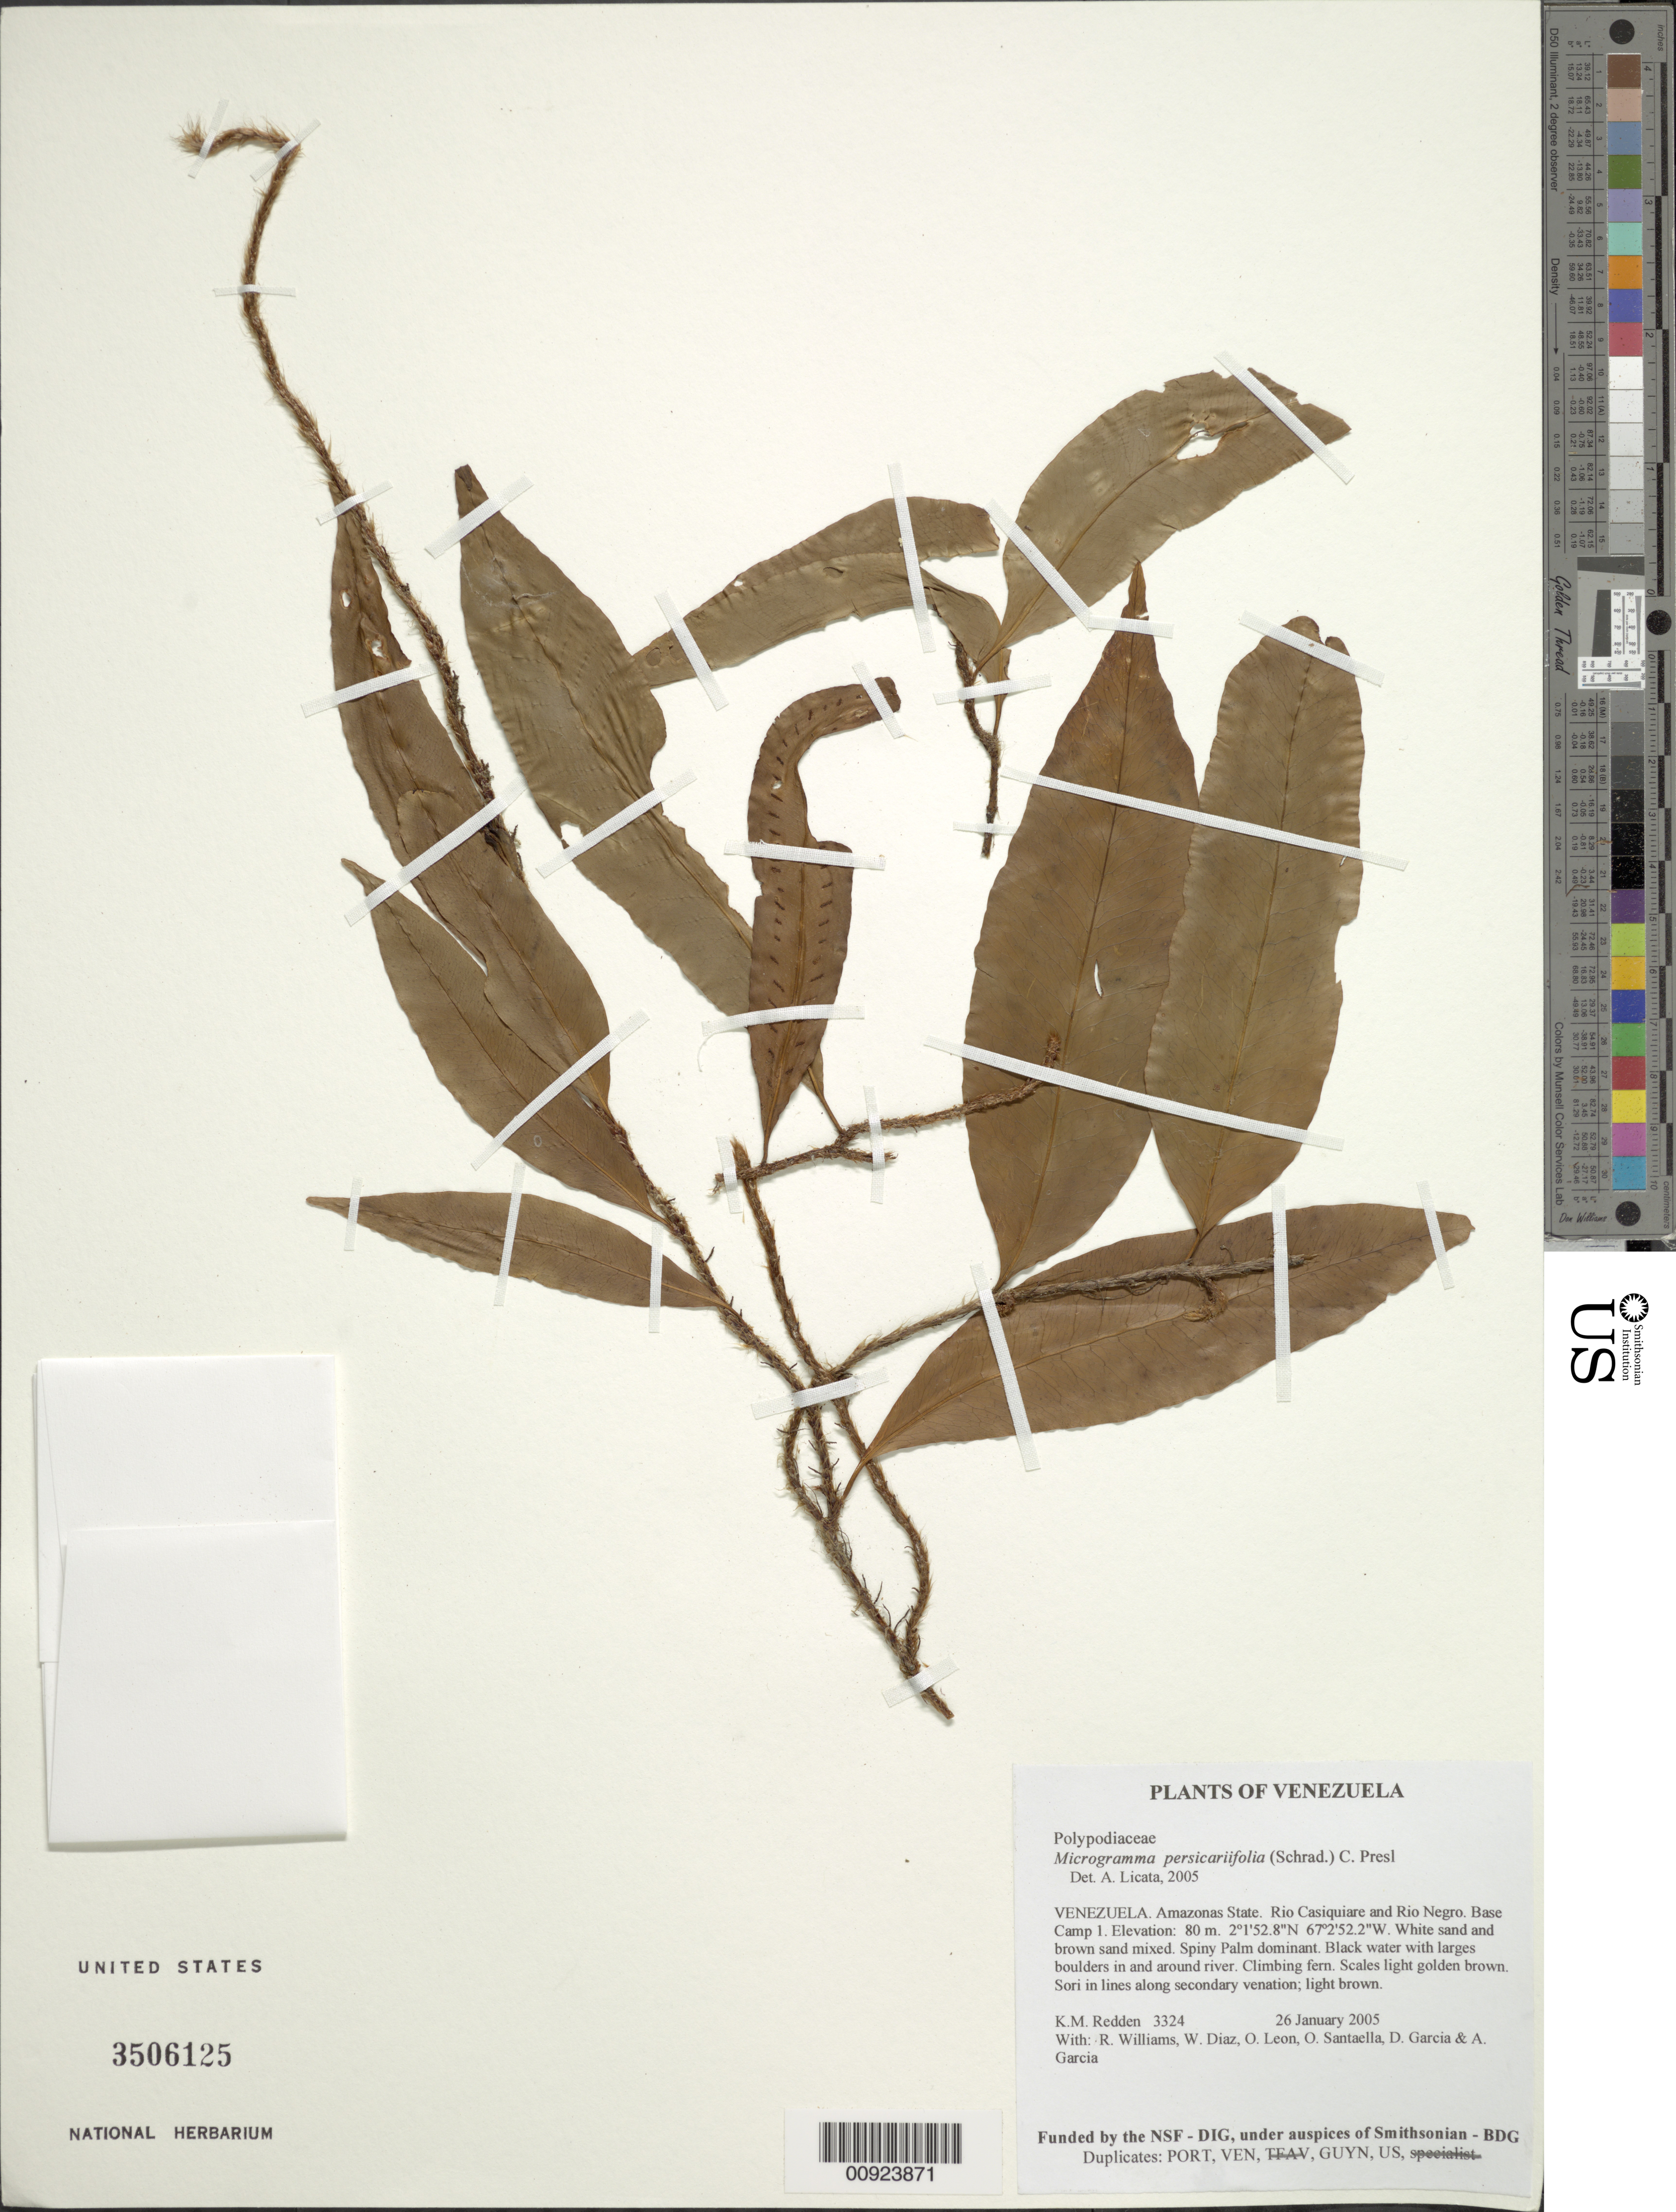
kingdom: Plantae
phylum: Tracheophyta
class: Polypodiopsida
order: Polypodiales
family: Polypodiaceae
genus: Microgramma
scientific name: Microgramma persicariifolia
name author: (Schrad.) C. Presl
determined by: Licata, A., (PORT), Univ. Nac. Exp. de los Llanos Ezequiel Zamora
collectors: K. M. Redden, R. Williams, W. Díaz P., O. León, O. Santaella, D. Garcia & A. Garcia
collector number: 3324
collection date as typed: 26 January 2005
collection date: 2005-01-26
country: Venezuela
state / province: Amazonas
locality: Rio Casiquiare and Rio Negro. Base Camp 1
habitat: White sand and brown sand mixed. Spiny palm dominant. Black water with larges boulders in and around river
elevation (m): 80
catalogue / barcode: US 3506125